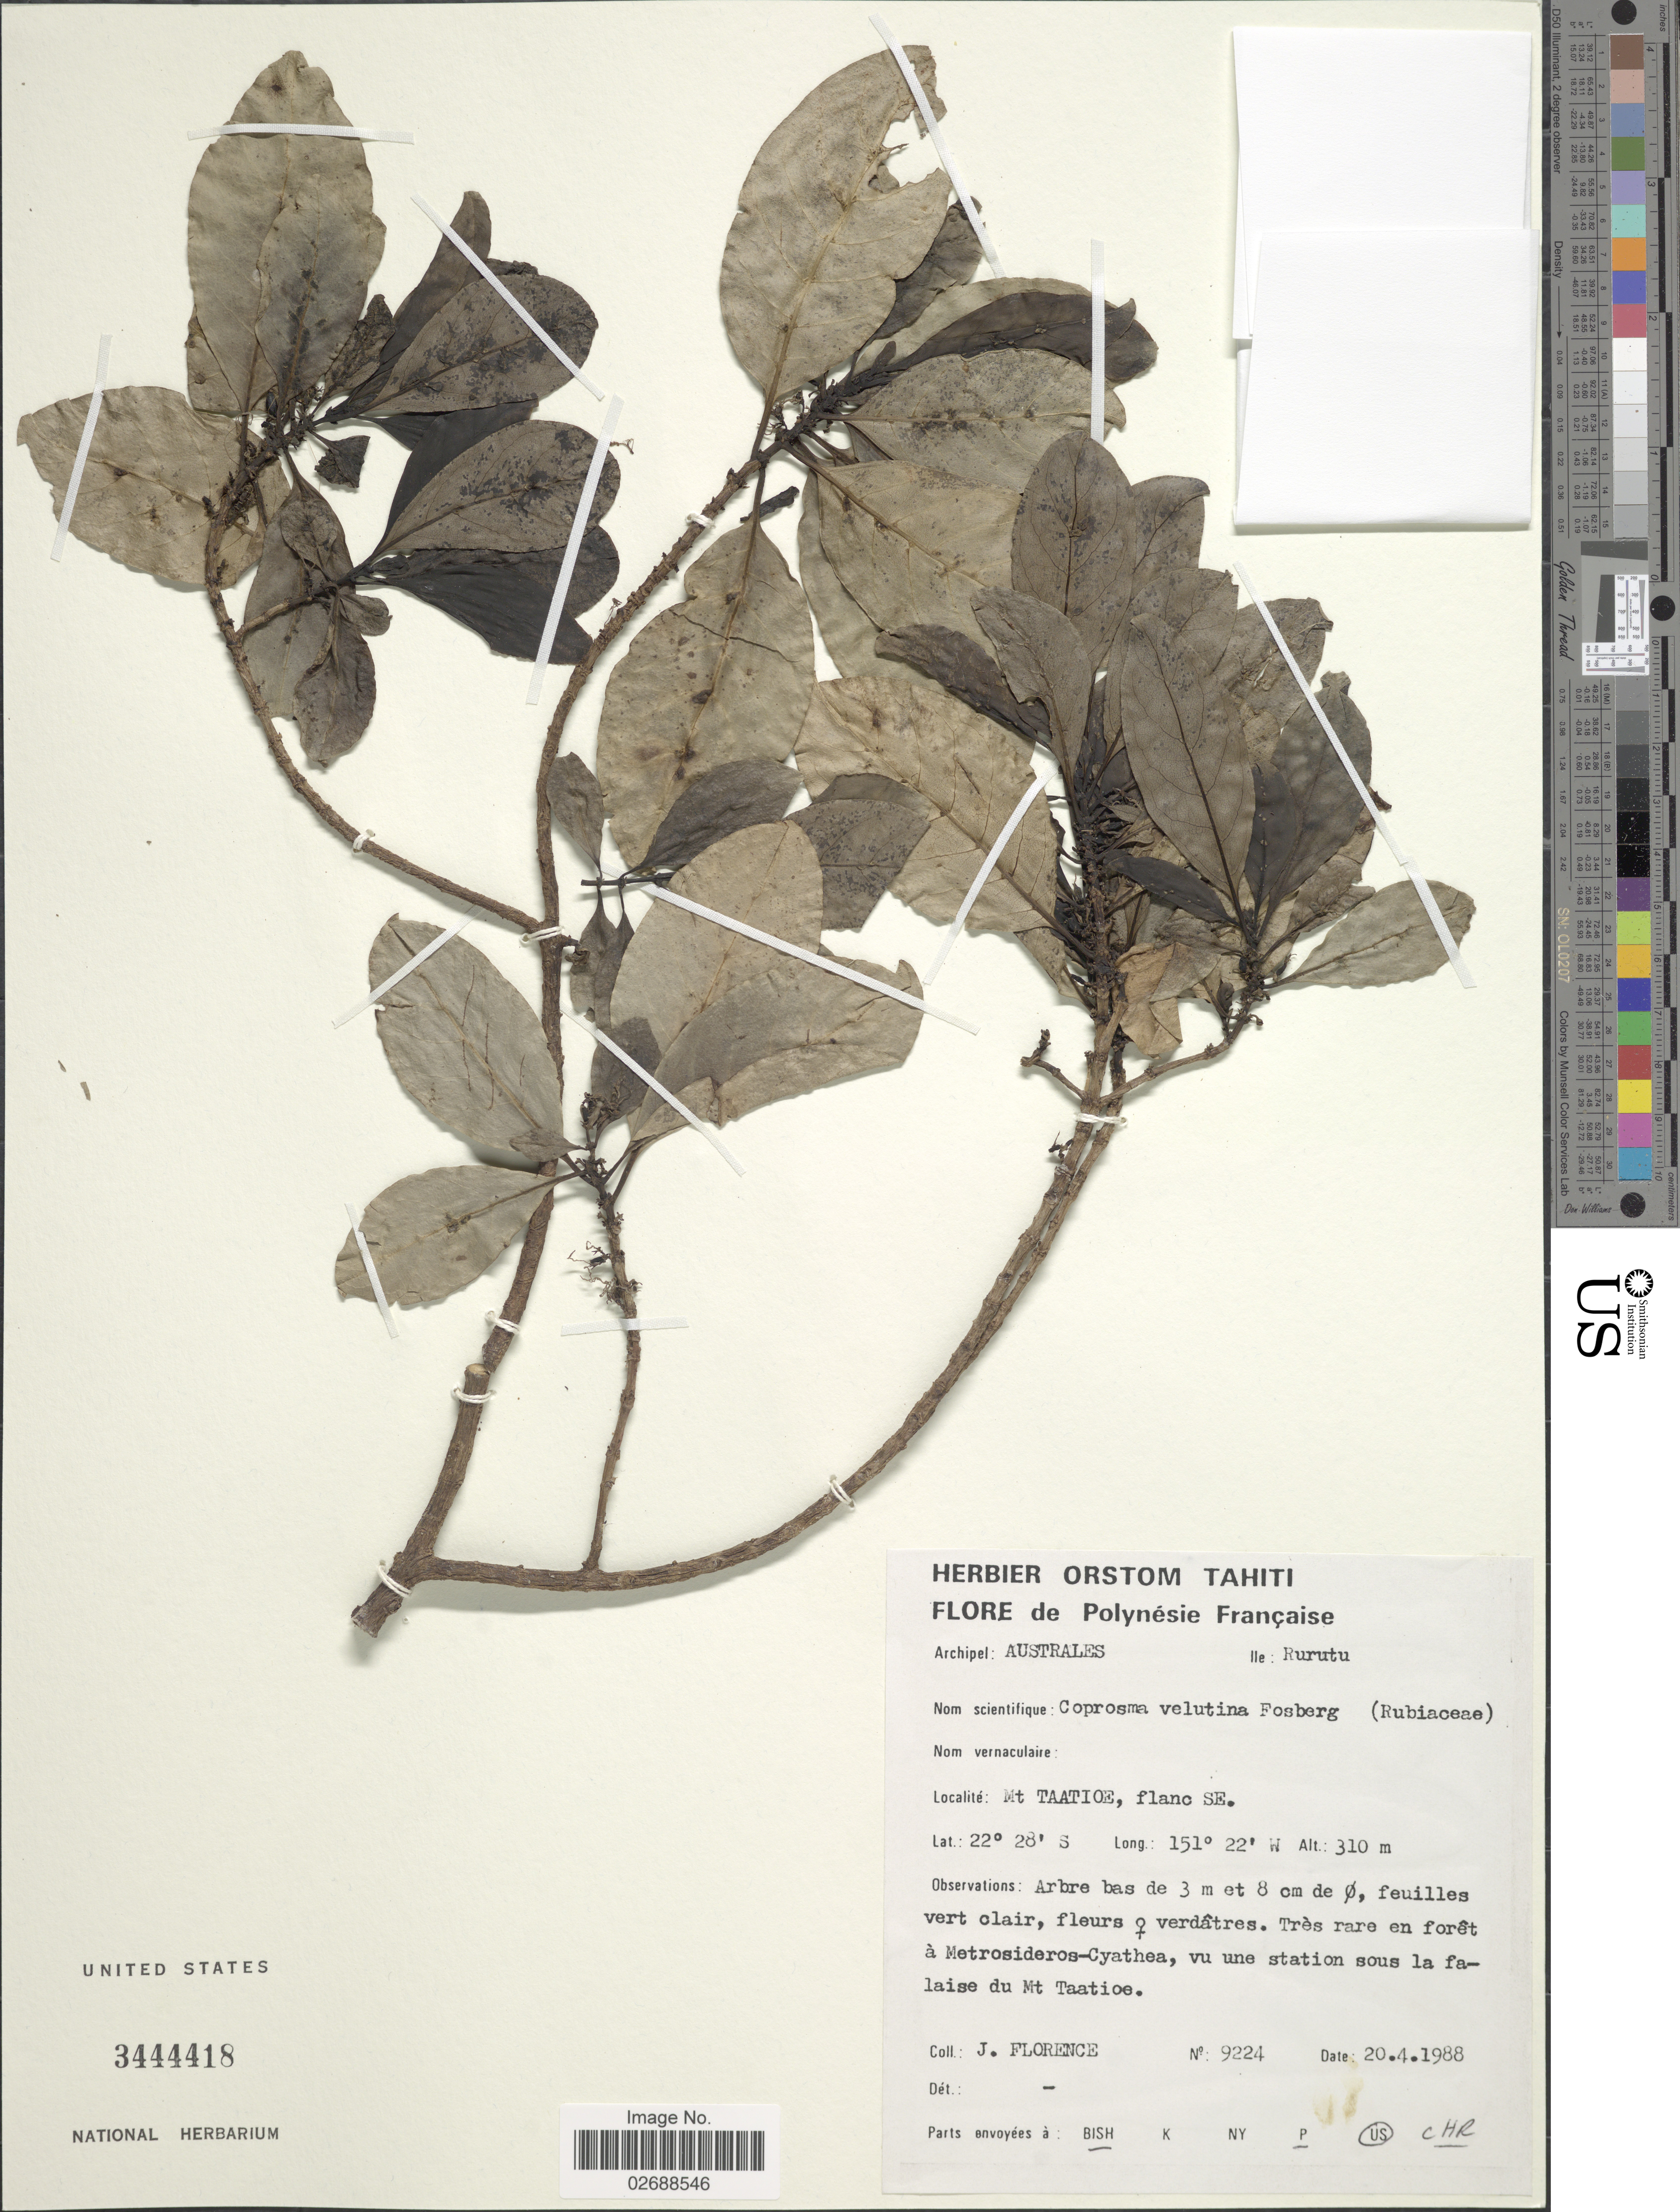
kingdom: Plantae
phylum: Tracheophyta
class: Magnoliopsida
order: Gentianales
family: Rubiaceae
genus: Coprosma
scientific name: Coprosma velutina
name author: Fosberg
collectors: J. Florence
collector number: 9224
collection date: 1988-04-20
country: French Polynesia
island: Rurutu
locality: Archipel: Australes, Ile: Rurutu, Mt Taatioe, flanc SE.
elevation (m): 310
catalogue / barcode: US 3444418